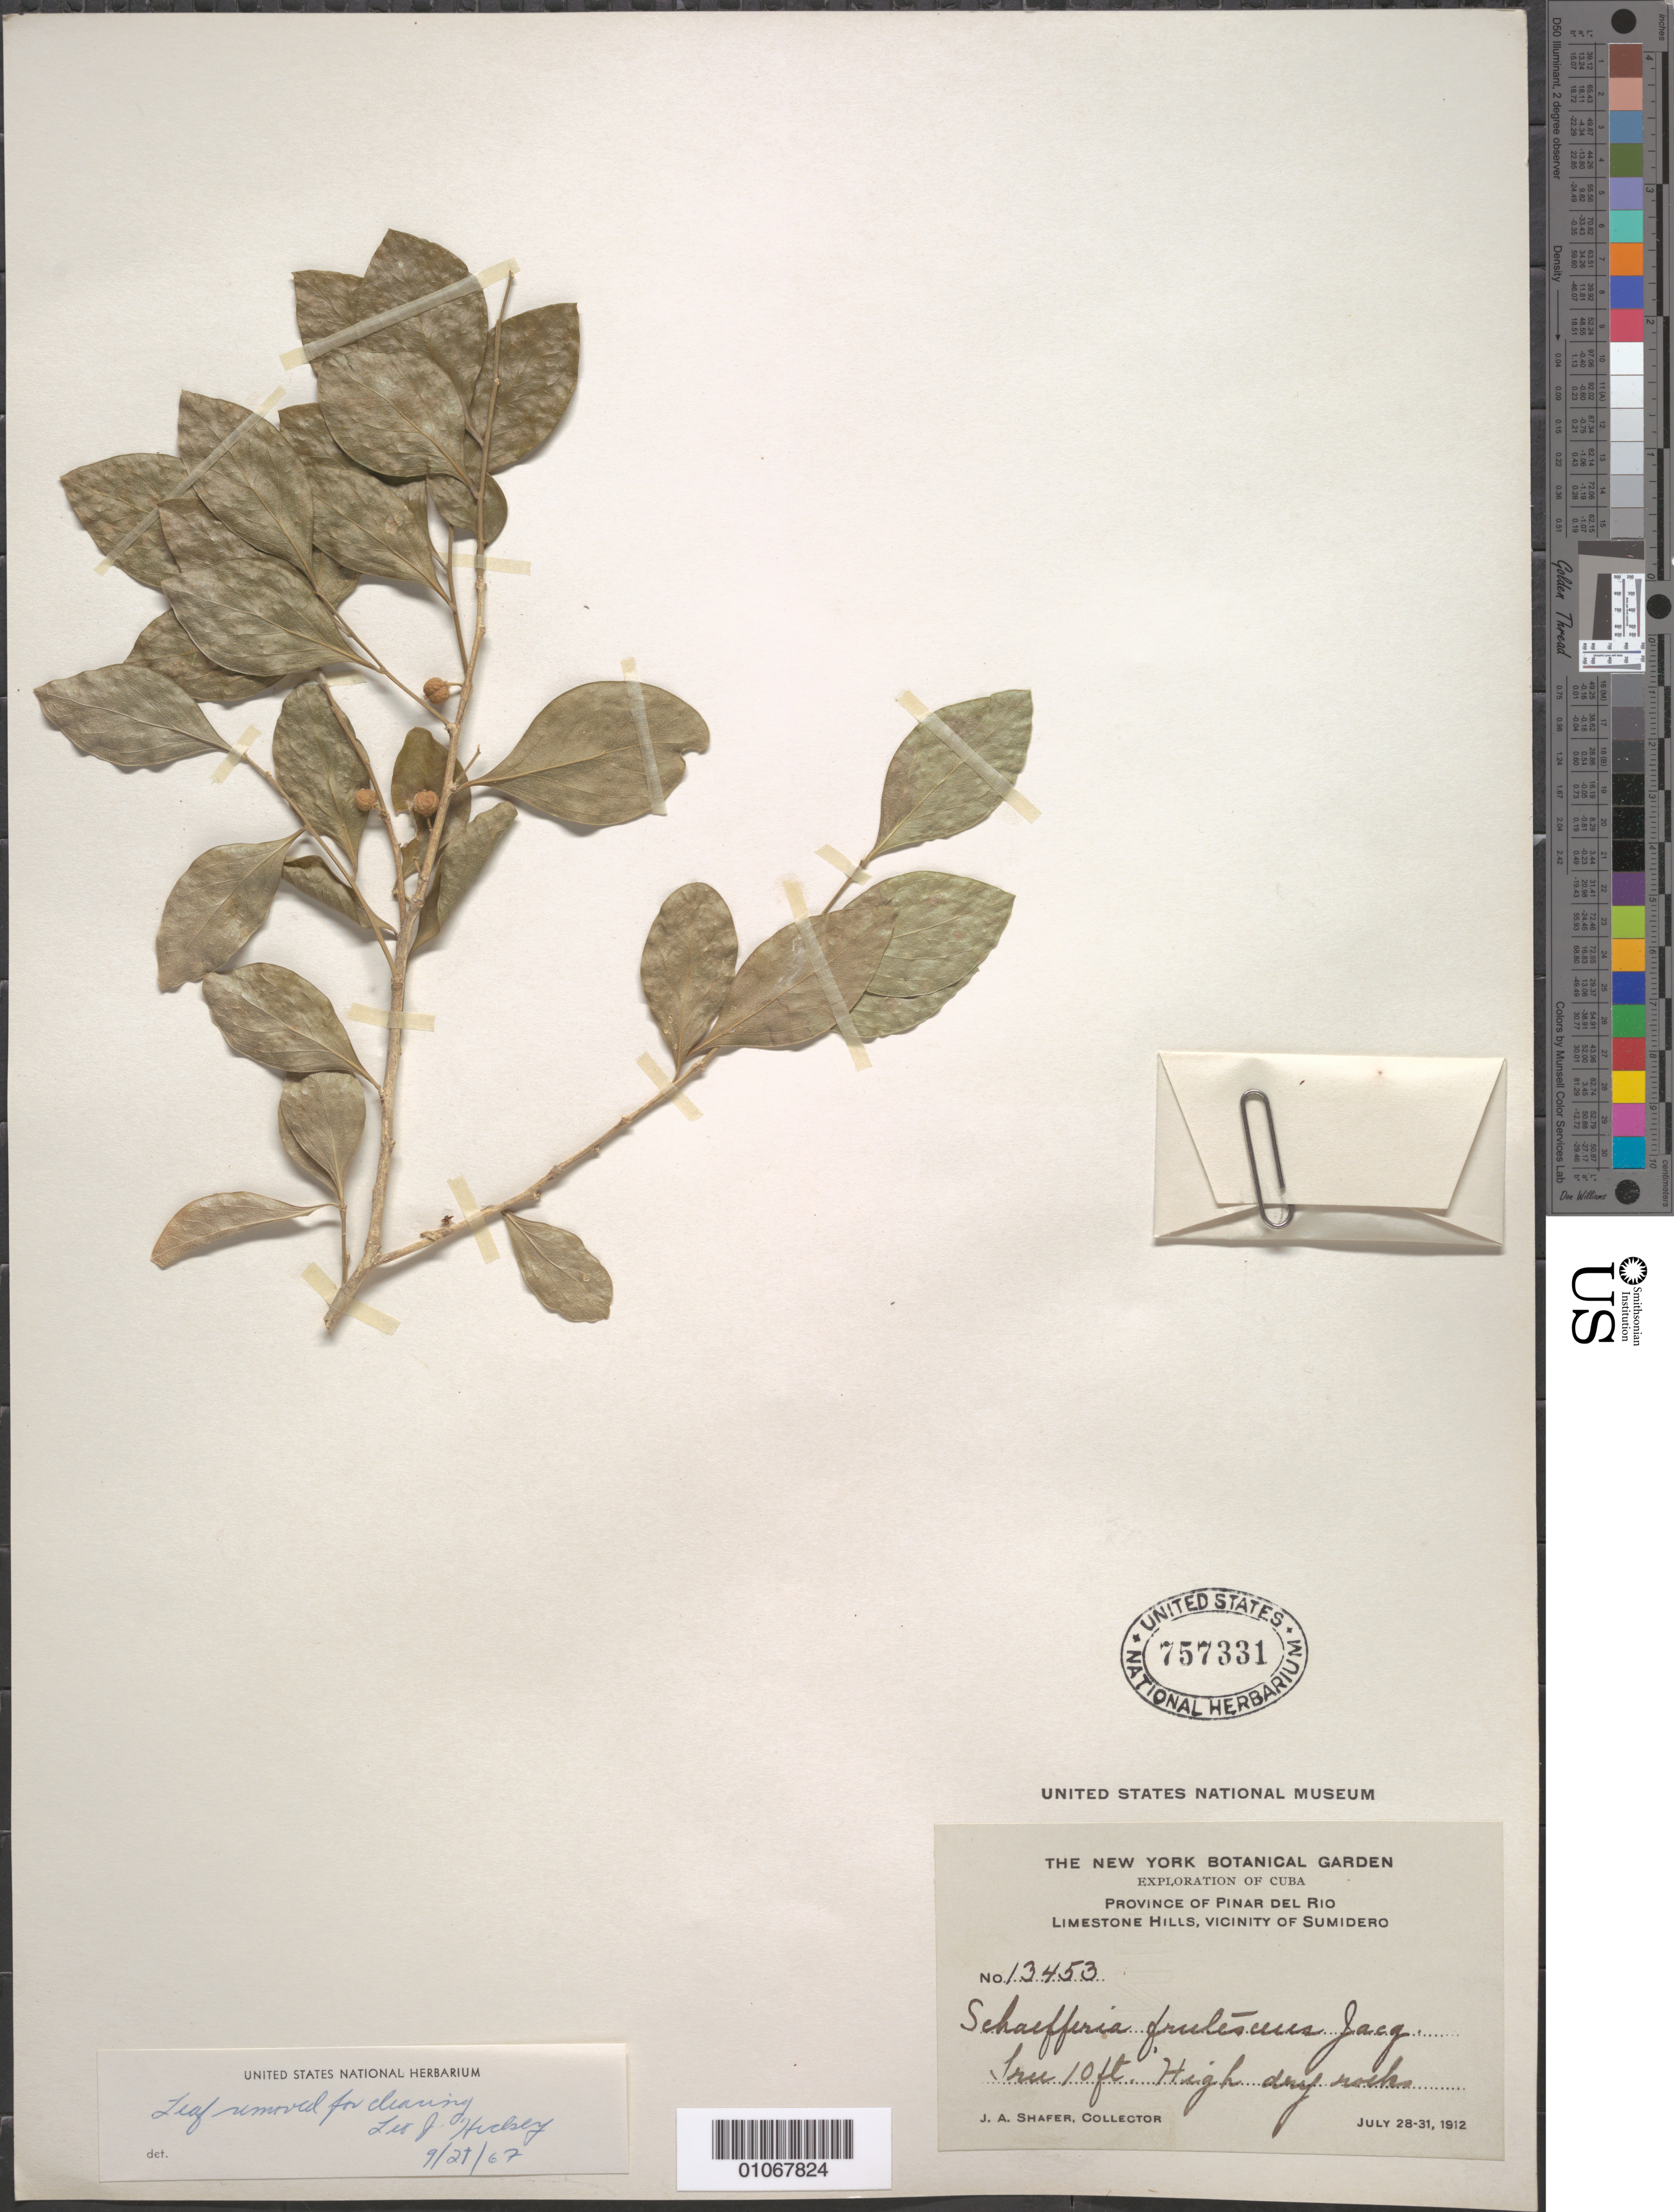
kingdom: Plantae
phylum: Tracheophyta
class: Magnoliopsida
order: Celastrales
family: Celastraceae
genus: Schaefferia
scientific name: Schaefferia frutescens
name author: Jacq.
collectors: J. A. Shafer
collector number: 13453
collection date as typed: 28 Jul 1912 to 31 Jul 1912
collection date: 1912-07-28/1912-07-31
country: Cuba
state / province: Pinar del Rio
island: Cuba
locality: Limestone hills, Vicinity of Sumidero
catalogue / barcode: US 757331